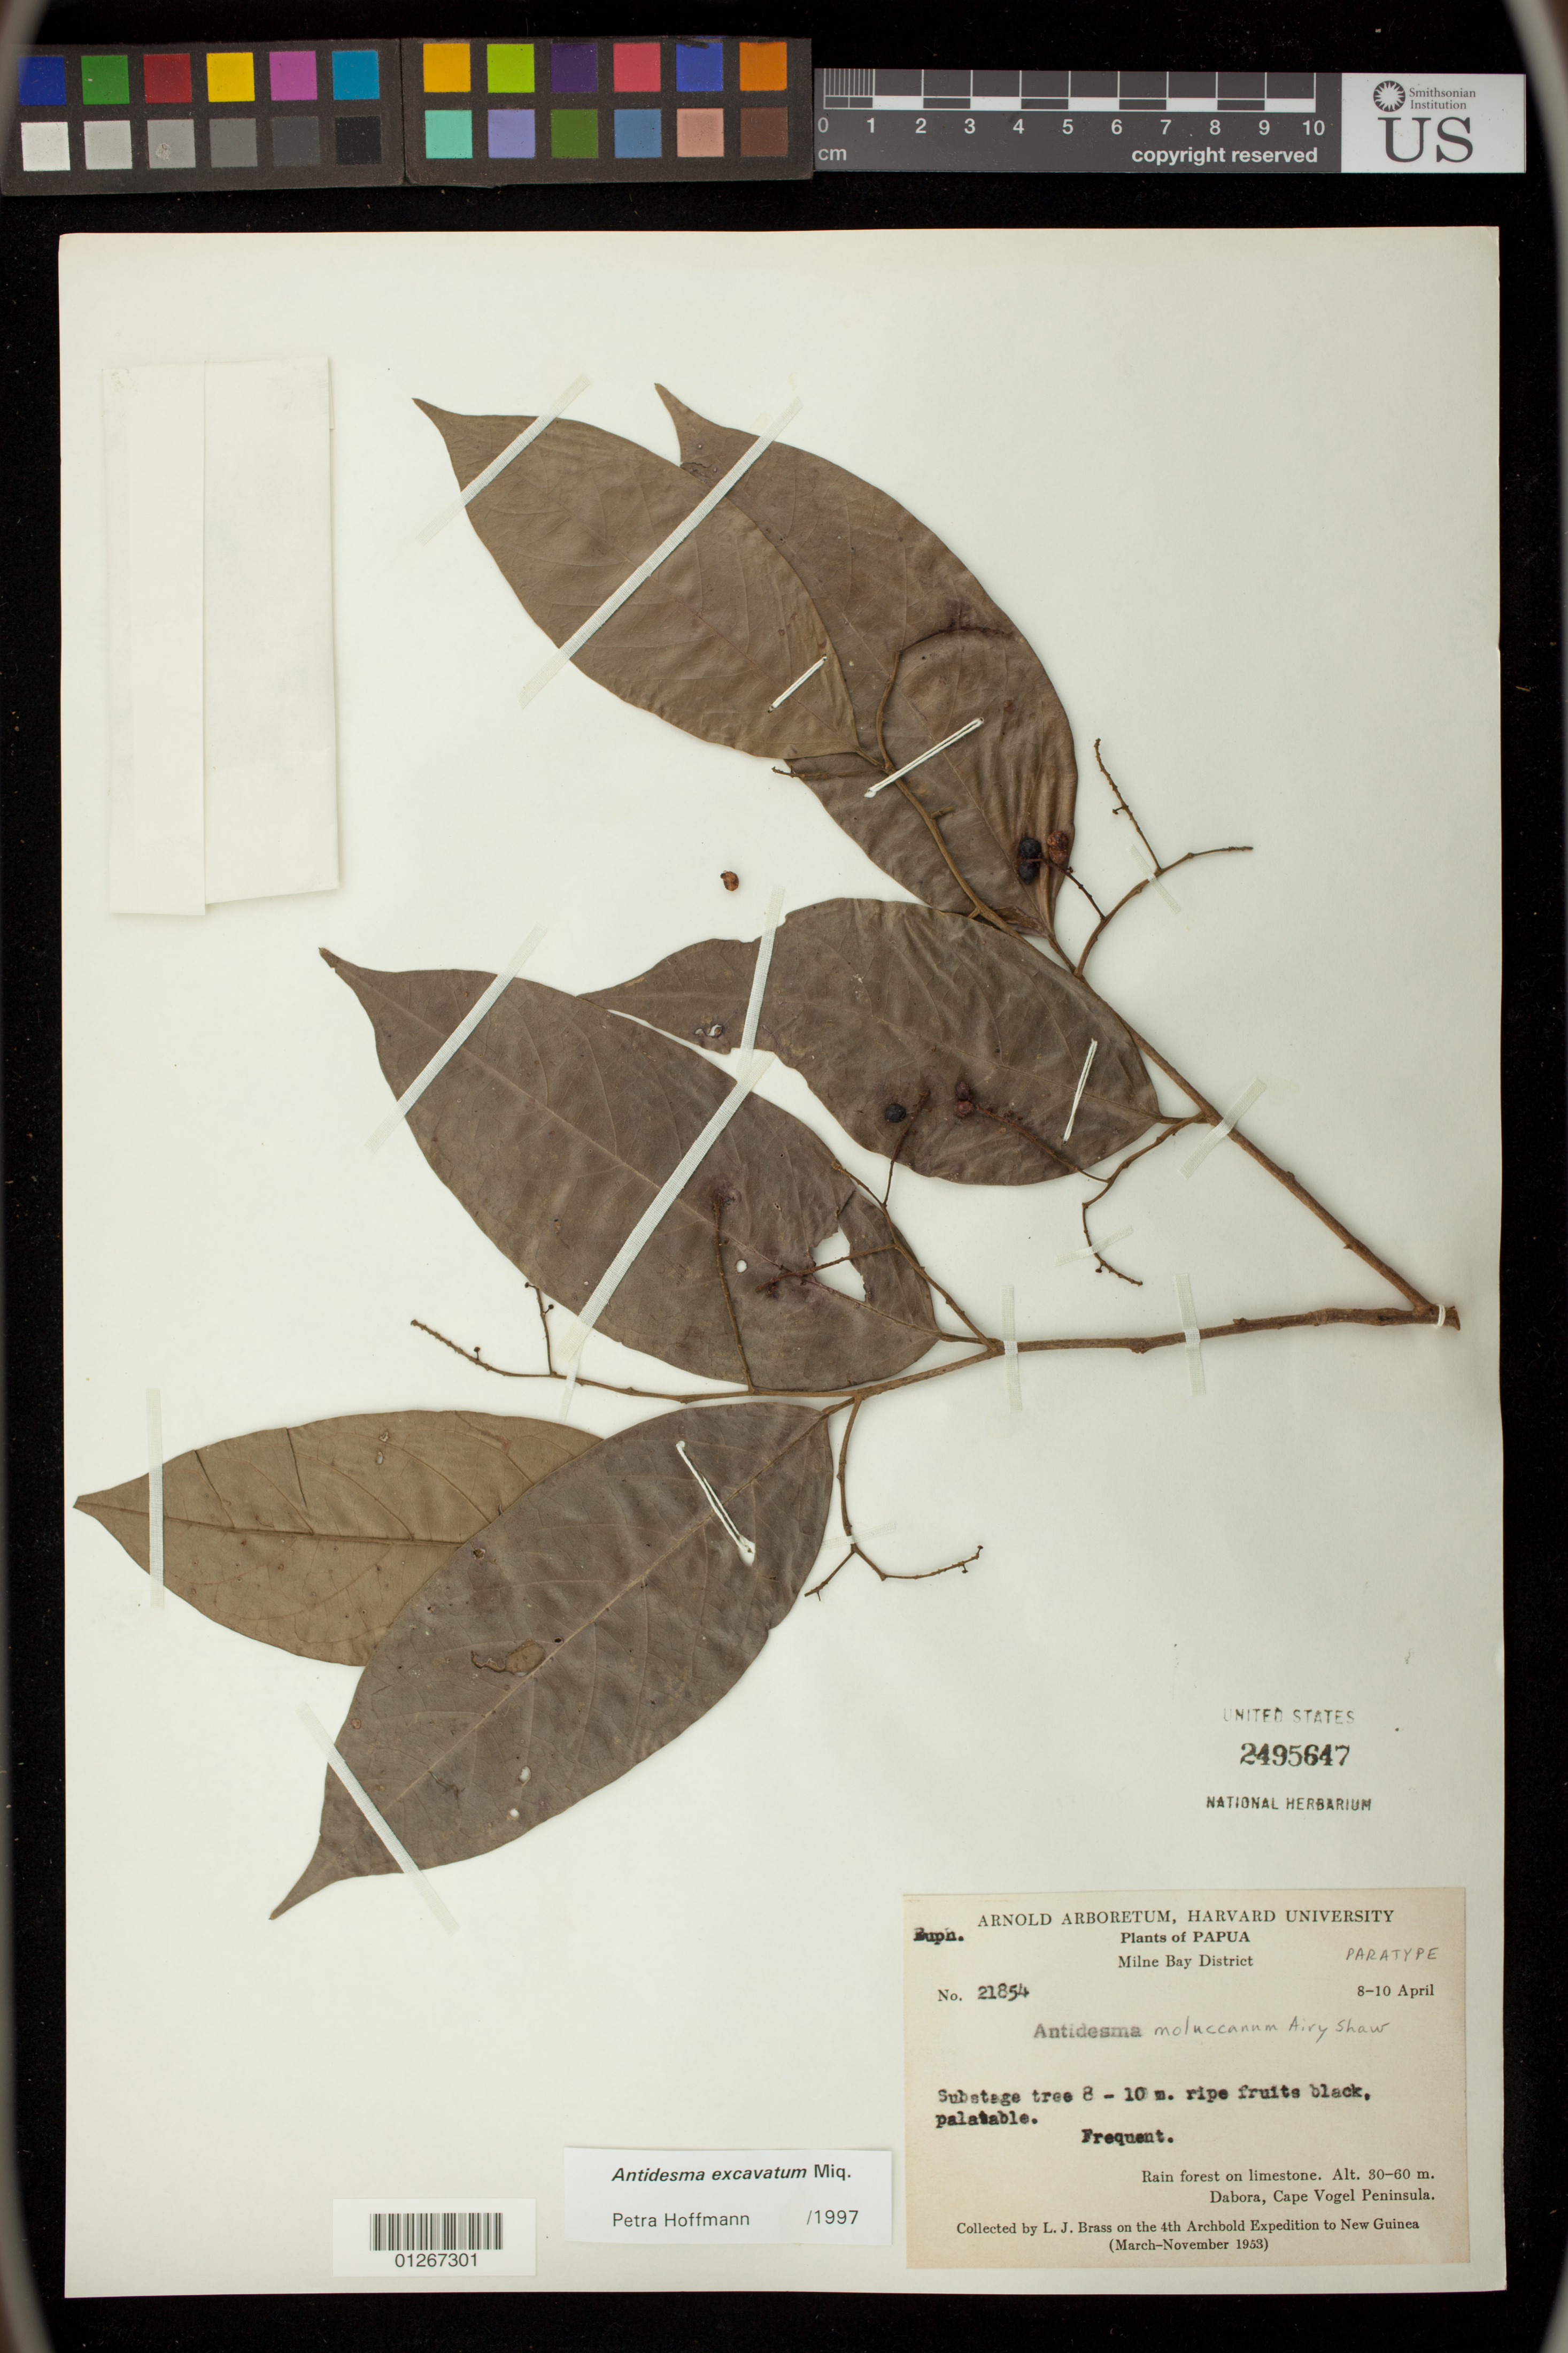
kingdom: Plantae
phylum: Tracheophyta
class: Magnoliopsida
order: Malpighiales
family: Phyllanthaceae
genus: Antidesma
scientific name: Antidesma excavatum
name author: Miq.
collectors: L. J. Brass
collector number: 21854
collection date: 1953-04-08/1953-04-10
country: Papua New Guinea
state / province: Milne Bay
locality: Dabora, Cape Vogel Peninsula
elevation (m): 30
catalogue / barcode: US 1495647